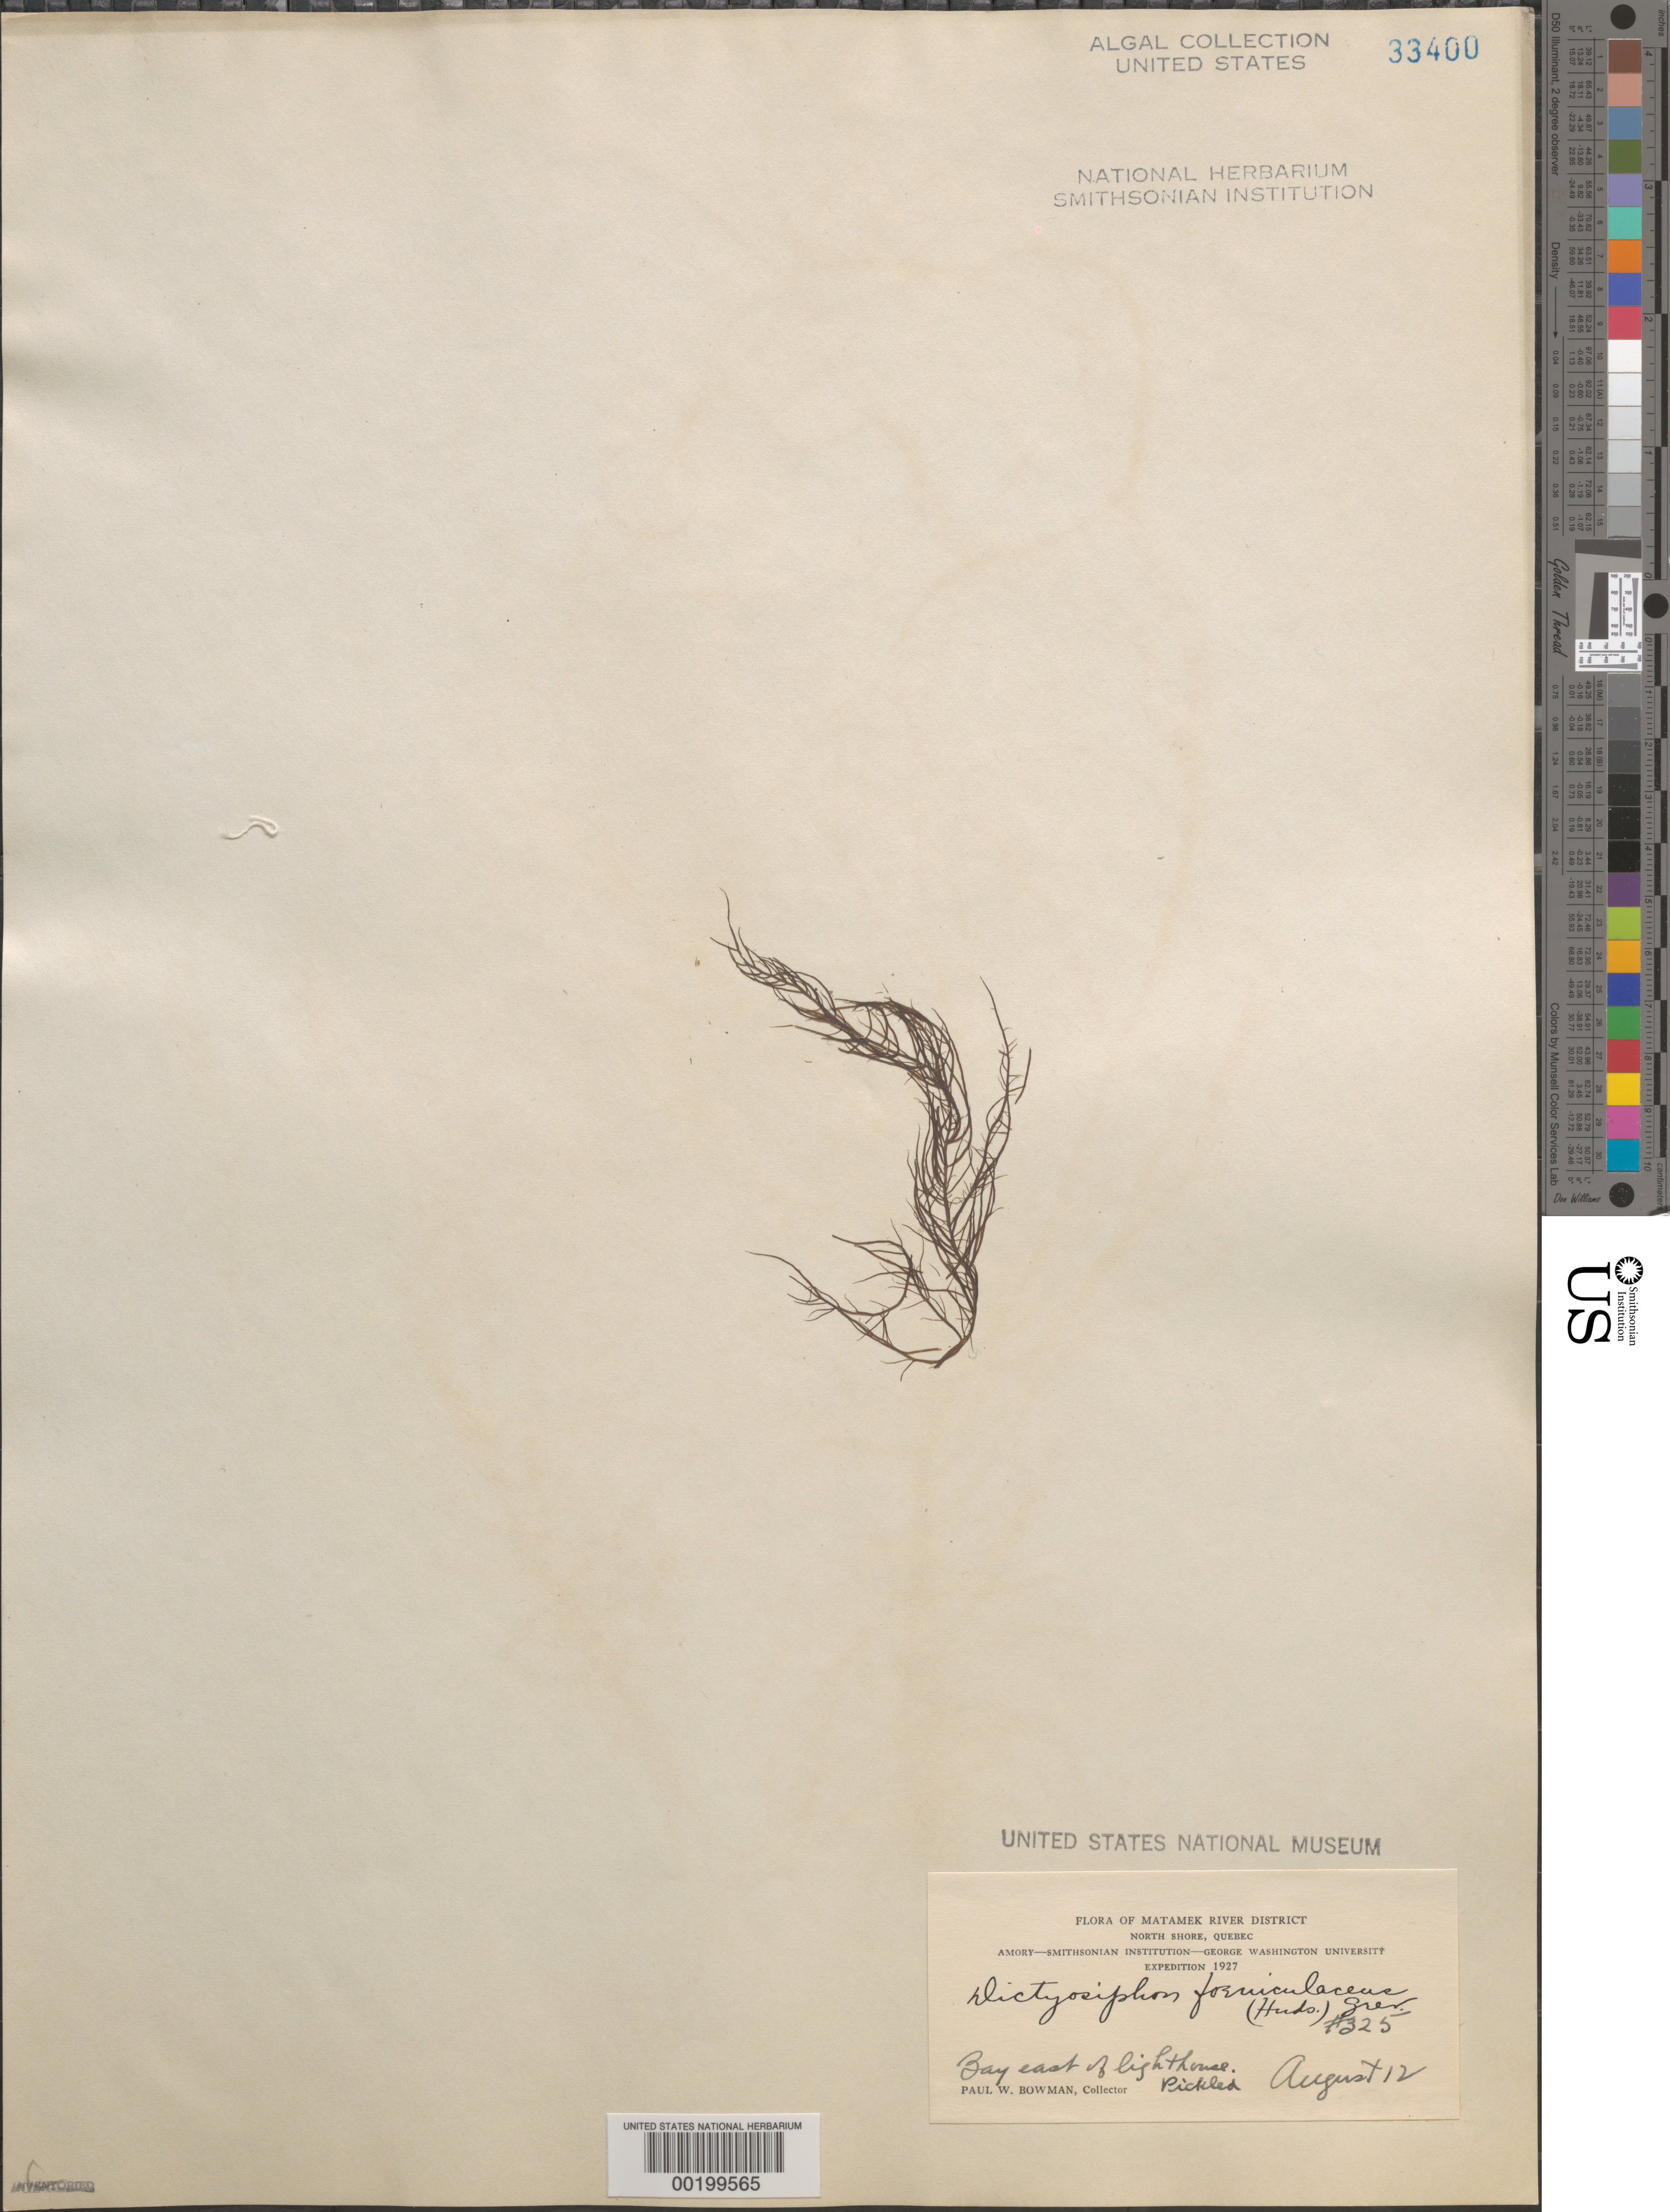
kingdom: Chromista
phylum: Ochrophyta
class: Phaeophyceae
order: Dictyosiphonales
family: Dictyosiphonaceae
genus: Dictyosiphon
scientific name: Dictyosiphon foeniculaceus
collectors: P. Bowman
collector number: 325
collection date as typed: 12 Aug 1927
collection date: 1927-08-12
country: Canada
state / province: Quebec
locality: Matamek river district, north shore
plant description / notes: Amory-Smithsonian Institution-George Washington University Expedition, 1927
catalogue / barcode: US 33400